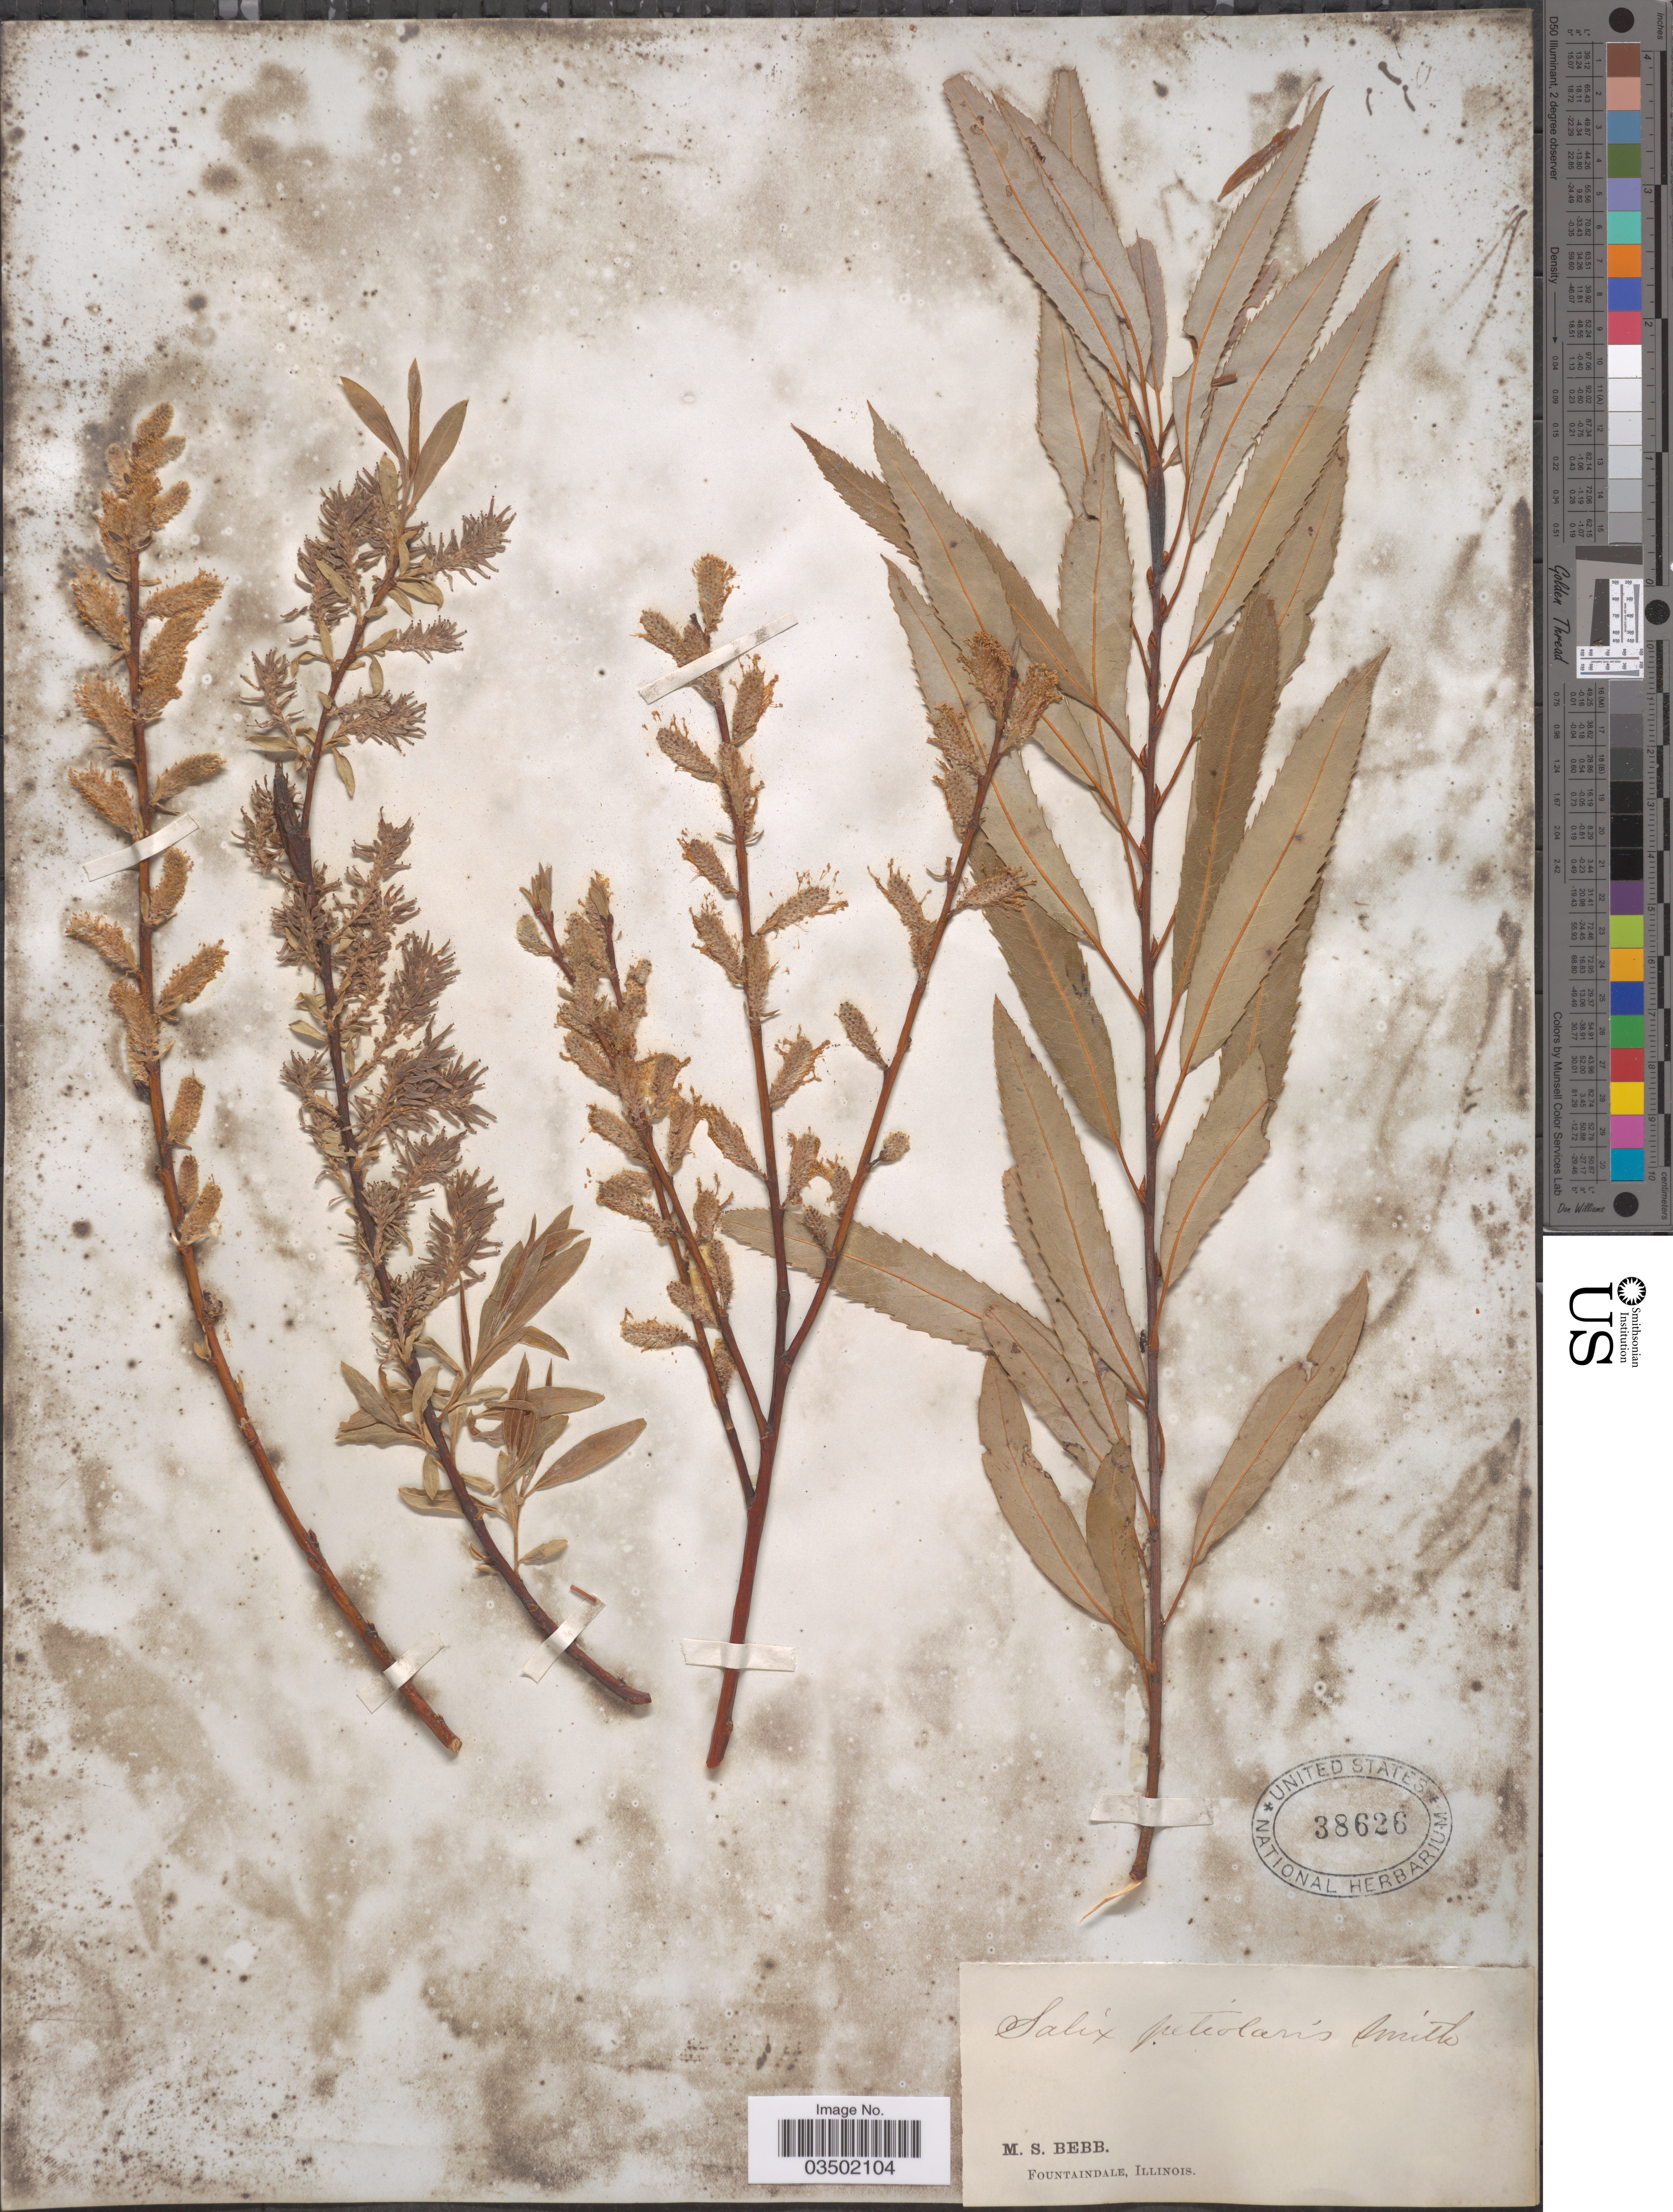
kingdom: Plantae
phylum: Tracheophyta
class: Magnoliopsida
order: Malpighiales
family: Salicaceae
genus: Salix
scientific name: Salix petiolaris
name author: Sm.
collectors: M. Bebb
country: United States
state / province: Illinois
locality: Fountaindale [unsure placement]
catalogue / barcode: US 38626